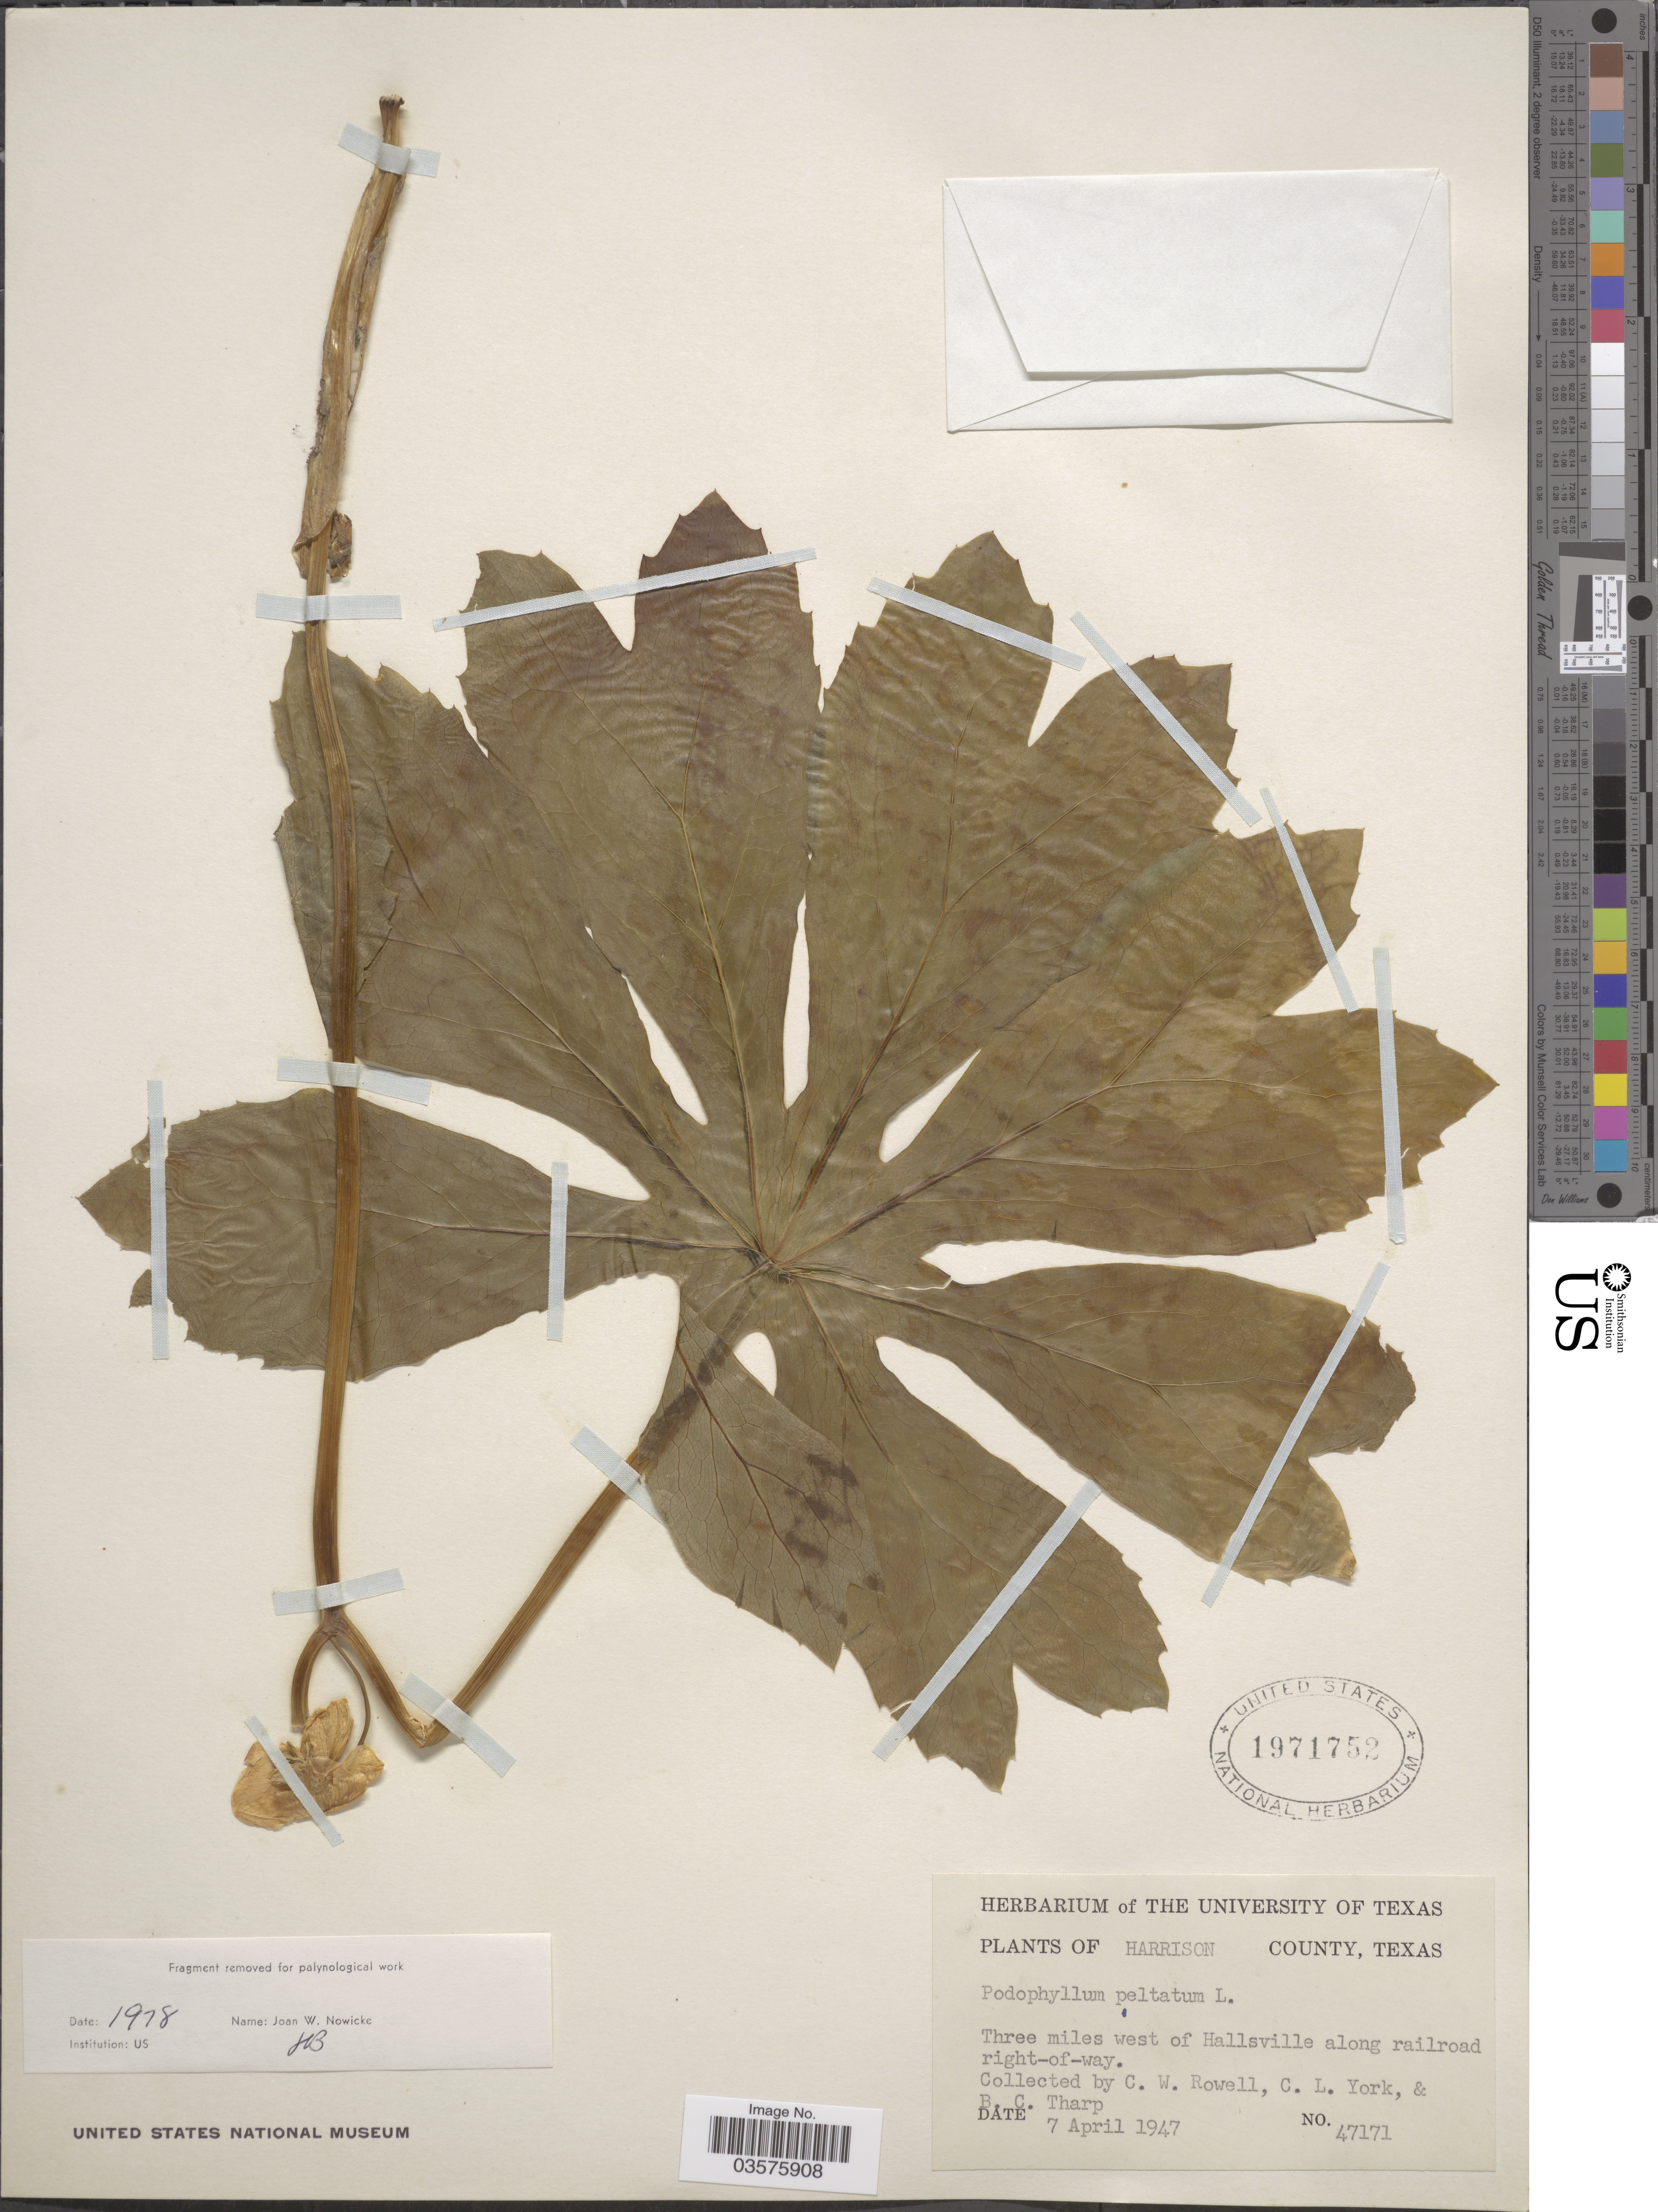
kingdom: Plantae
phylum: Tracheophyta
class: Magnoliopsida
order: Ranunculales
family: Berberidaceae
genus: Podophyllum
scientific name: Podophyllum peltatum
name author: L.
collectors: C. Rowell, C. L. York & B. C. Tharp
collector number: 47171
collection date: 1947-04-07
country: United States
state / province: Texas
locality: Harrison County. Thre miles west of Hallsville along railroad right-of-way.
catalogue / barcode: US 1971752